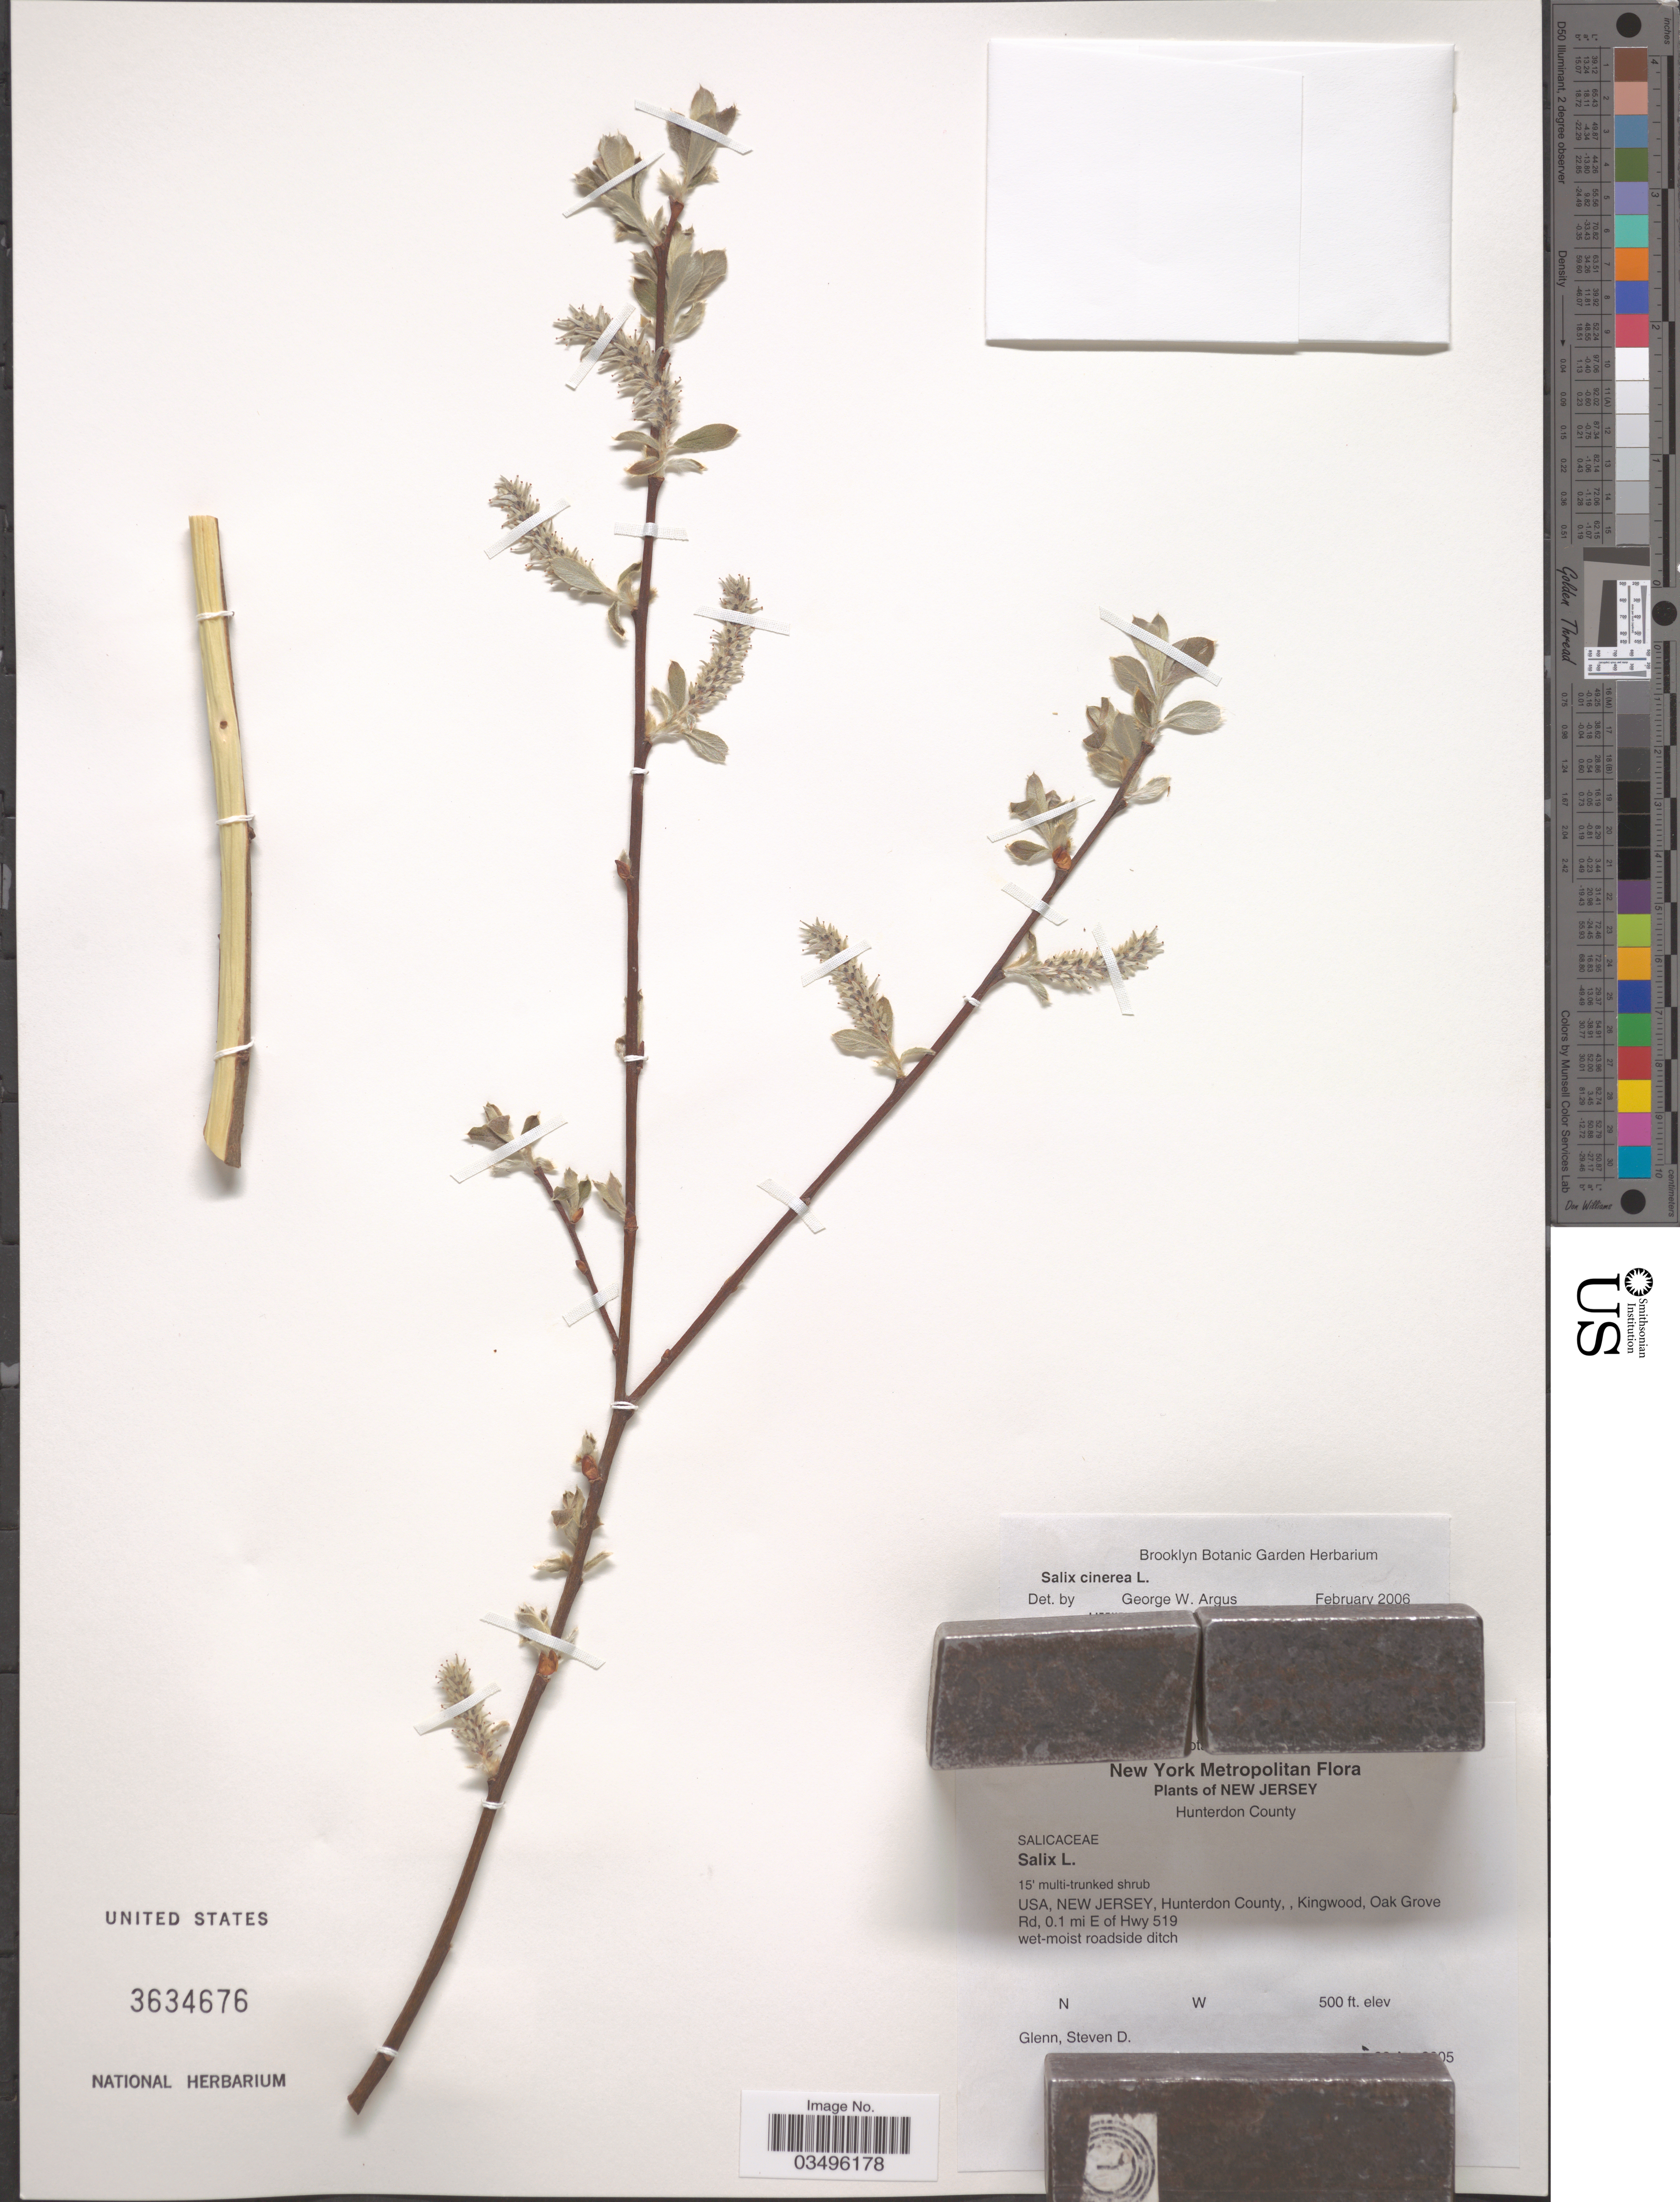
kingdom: Plantae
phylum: Tracheophyta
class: Magnoliopsida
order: Malpighiales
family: Salicaceae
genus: Salix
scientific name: Salix cinerea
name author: L.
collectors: S. Glenn & D. Steven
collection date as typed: !05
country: United States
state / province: New Jersey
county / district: Hunterdon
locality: Kingwood, Oak Grove Rd., 0.1 mi E of Hwy 519.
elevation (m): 152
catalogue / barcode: US 3634676